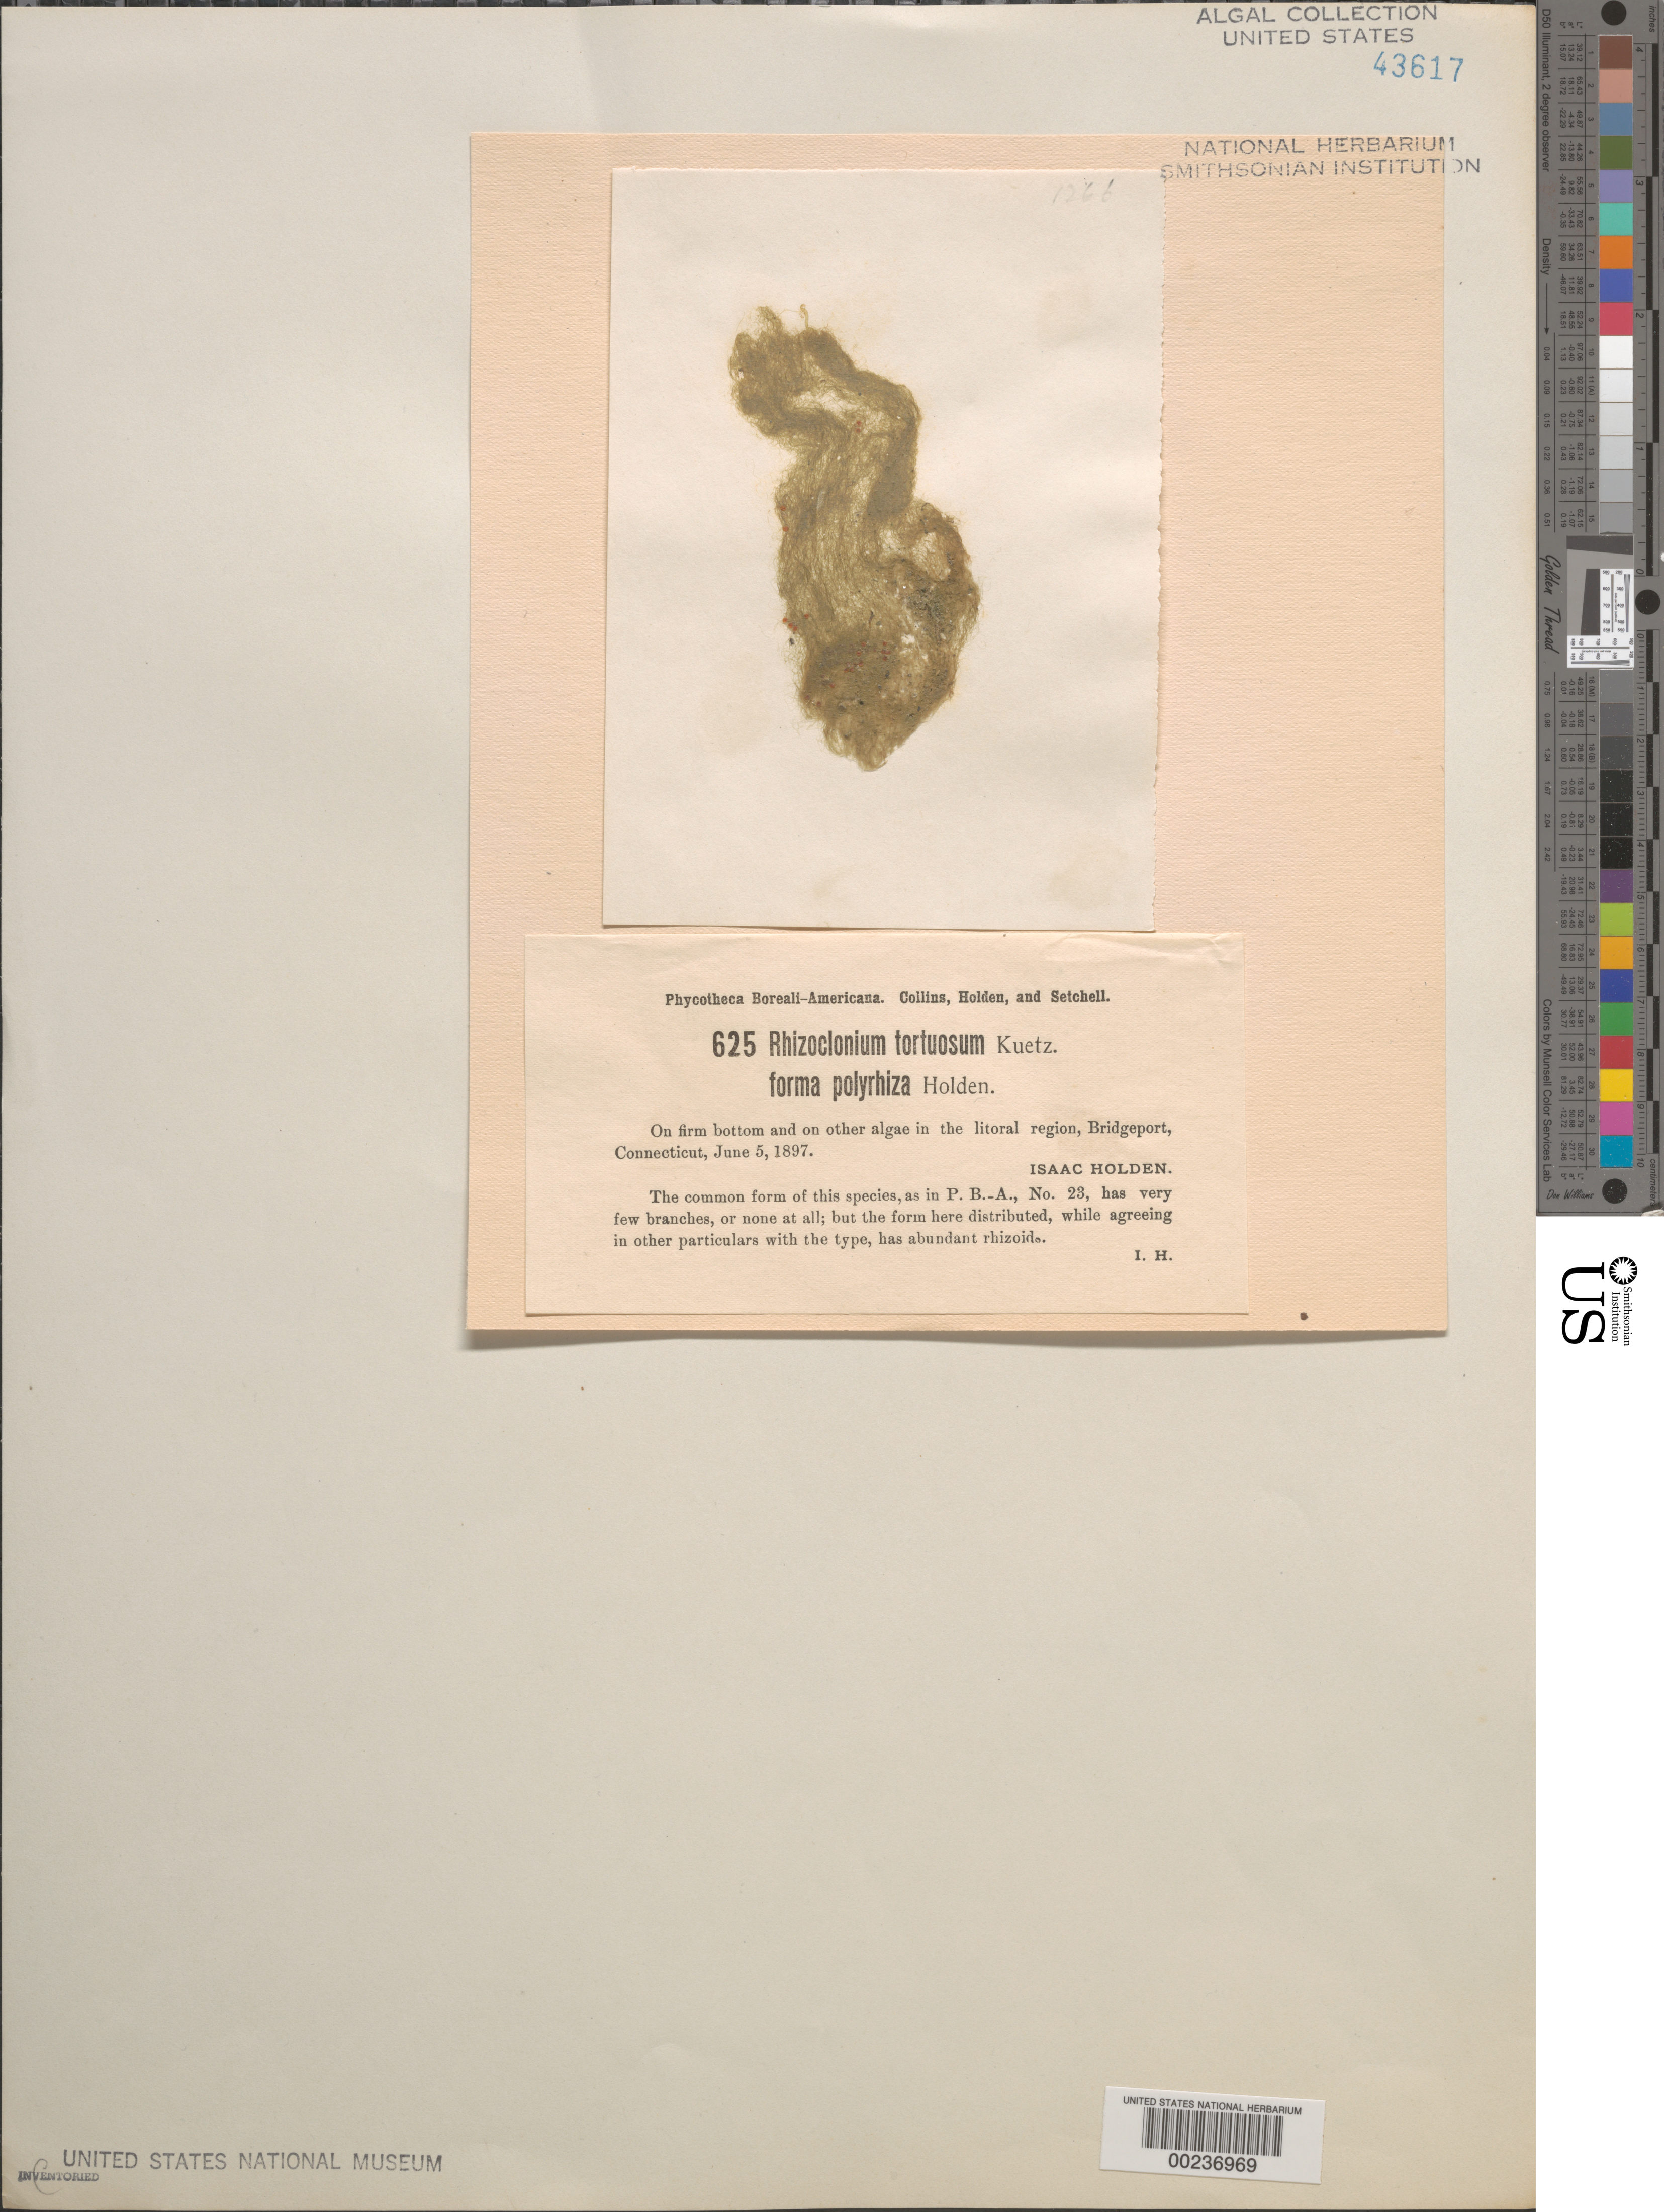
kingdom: Plantae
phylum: Chlorophyta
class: Ulvophyceae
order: Cladophorales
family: Cladophoraceae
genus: Chaetomorpha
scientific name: Chaetomorpha tortuosa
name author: (Dilwyn) Kütz.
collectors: I. Holden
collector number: PB-A 625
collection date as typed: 05 Jun 1897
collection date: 1897-06-05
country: United States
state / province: Connecticut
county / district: Fairfield County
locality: Bridgeport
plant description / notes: Collins, Holden & Setchell, Phycotheca Boreali-Americana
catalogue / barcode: US 43617